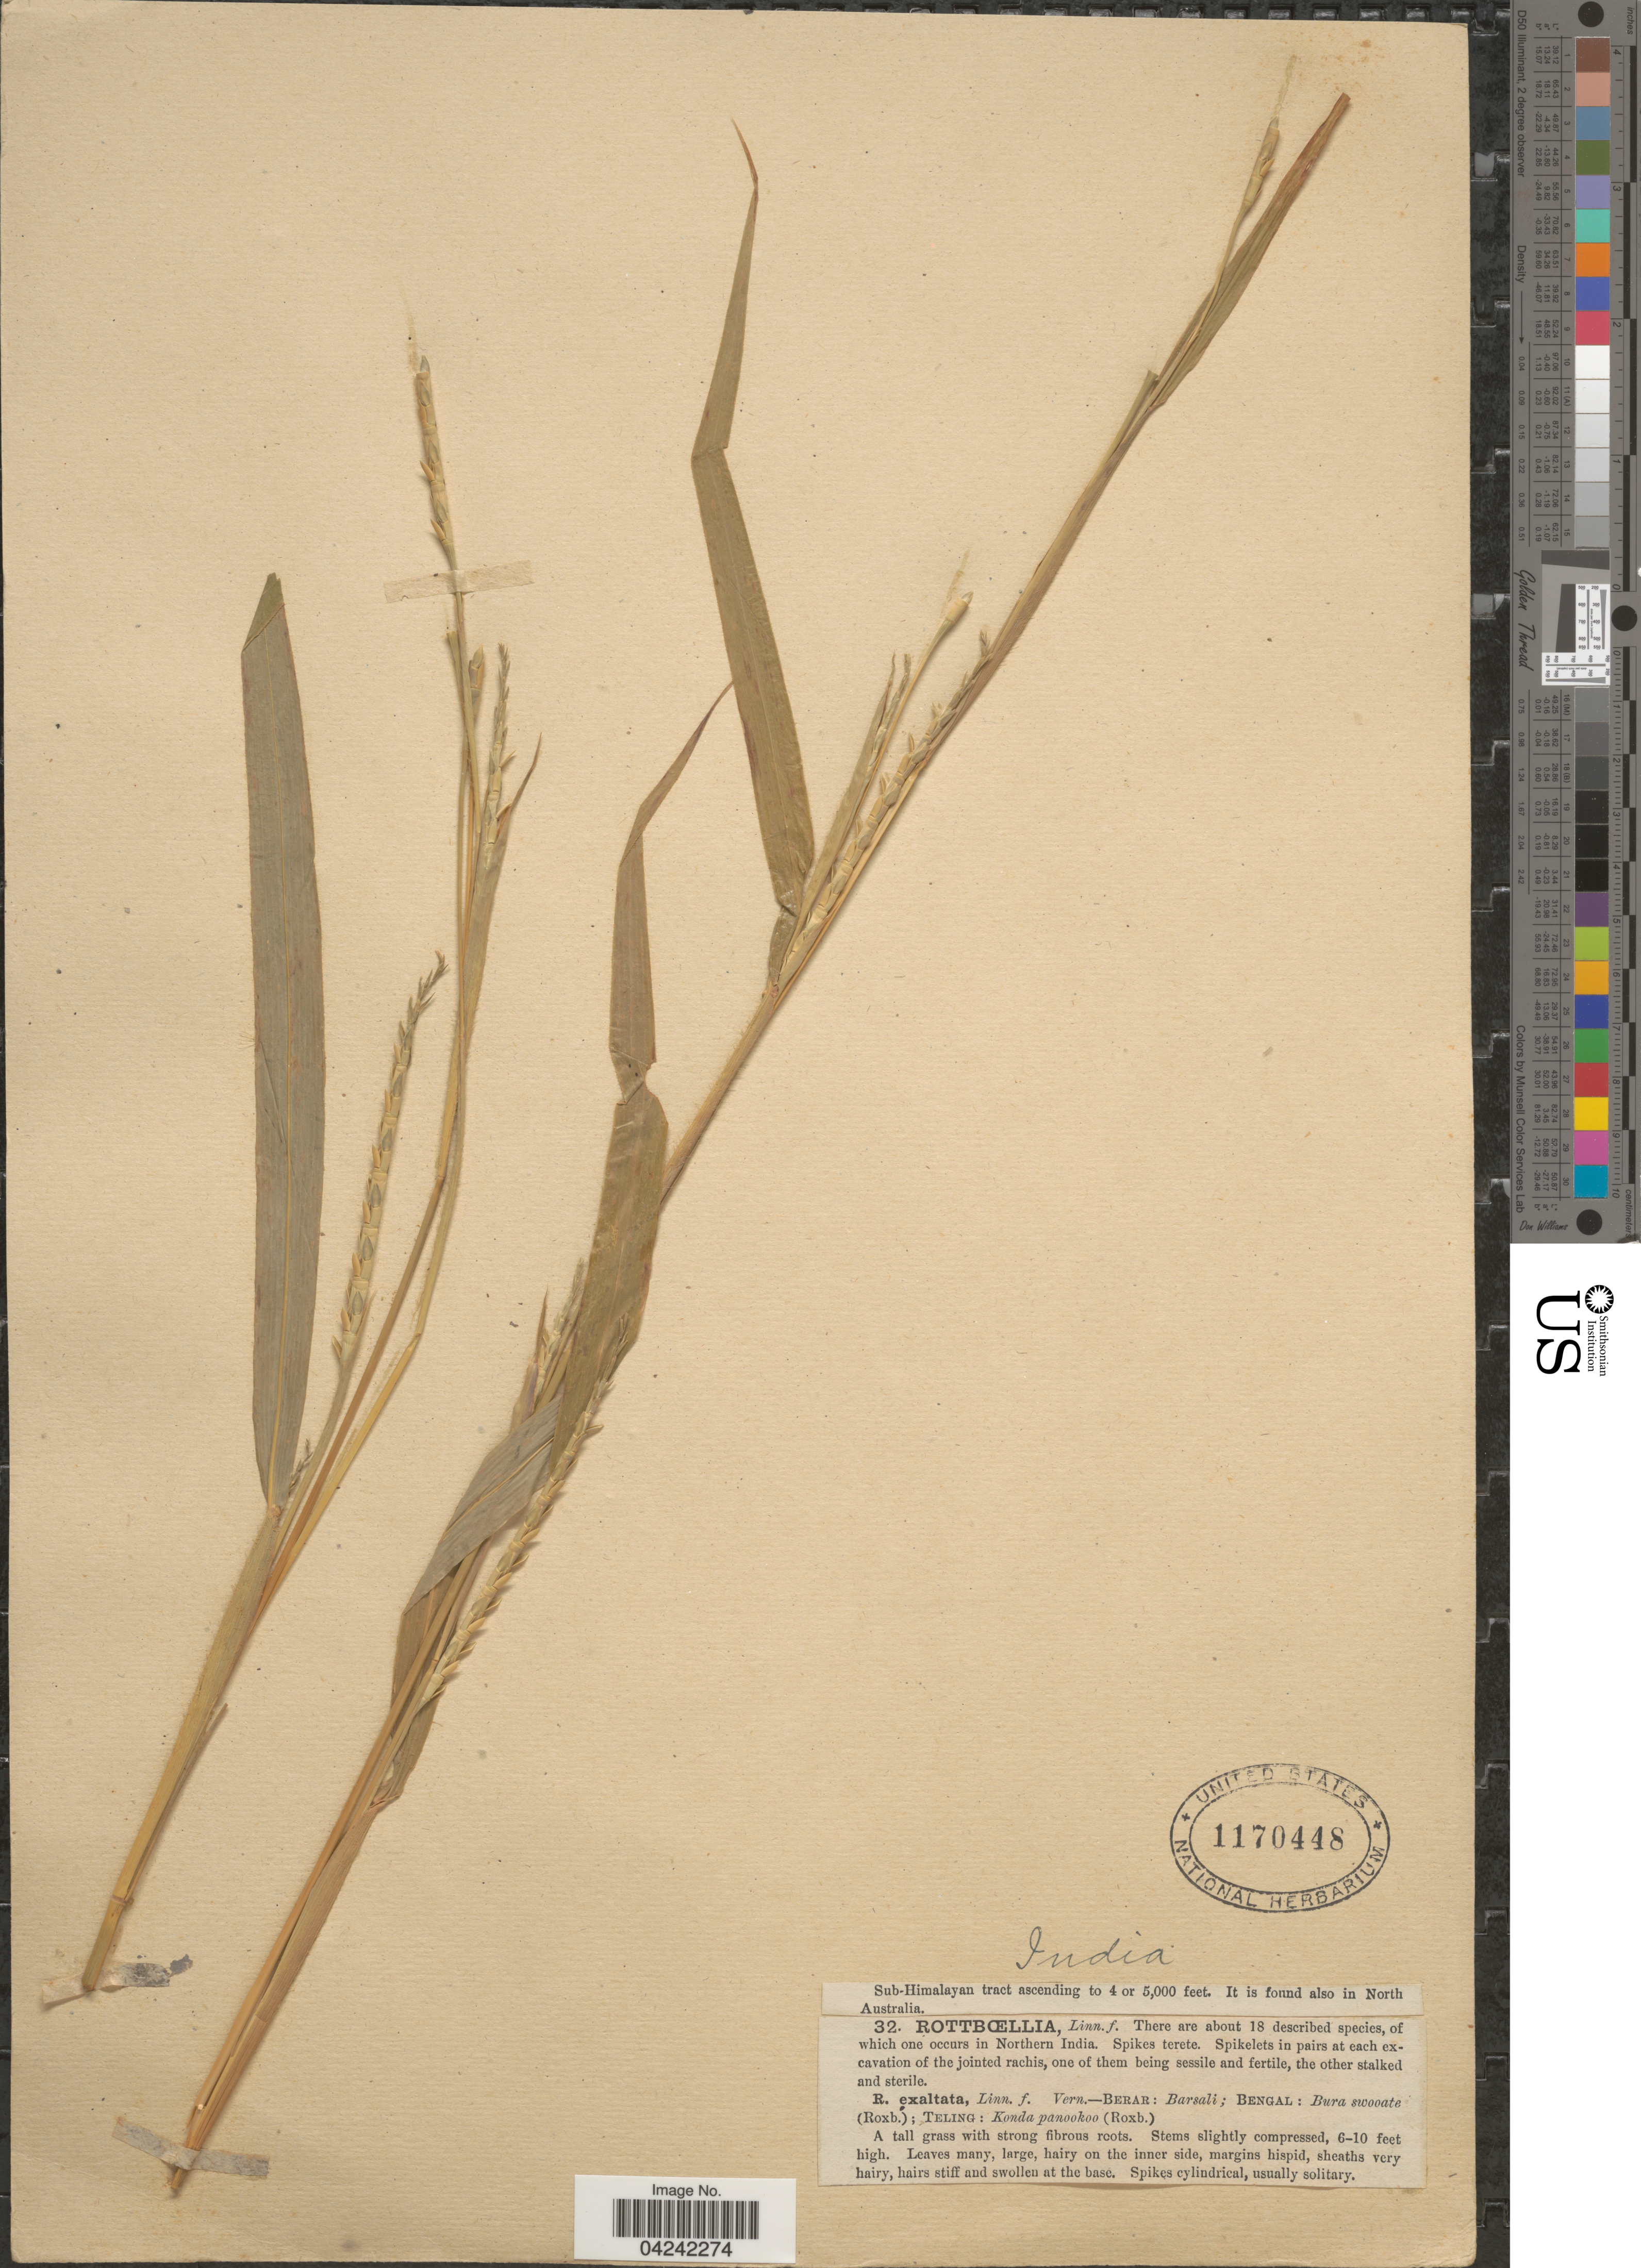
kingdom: Plantae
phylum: Tracheophyta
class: Liliopsida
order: Poales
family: Poaceae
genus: Rottboellia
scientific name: Rottboellia cochinchinensis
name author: (Lour.) Clayton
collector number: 32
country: India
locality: In Northern India. Berar: Barsali; Bengal.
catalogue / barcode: US 1170448